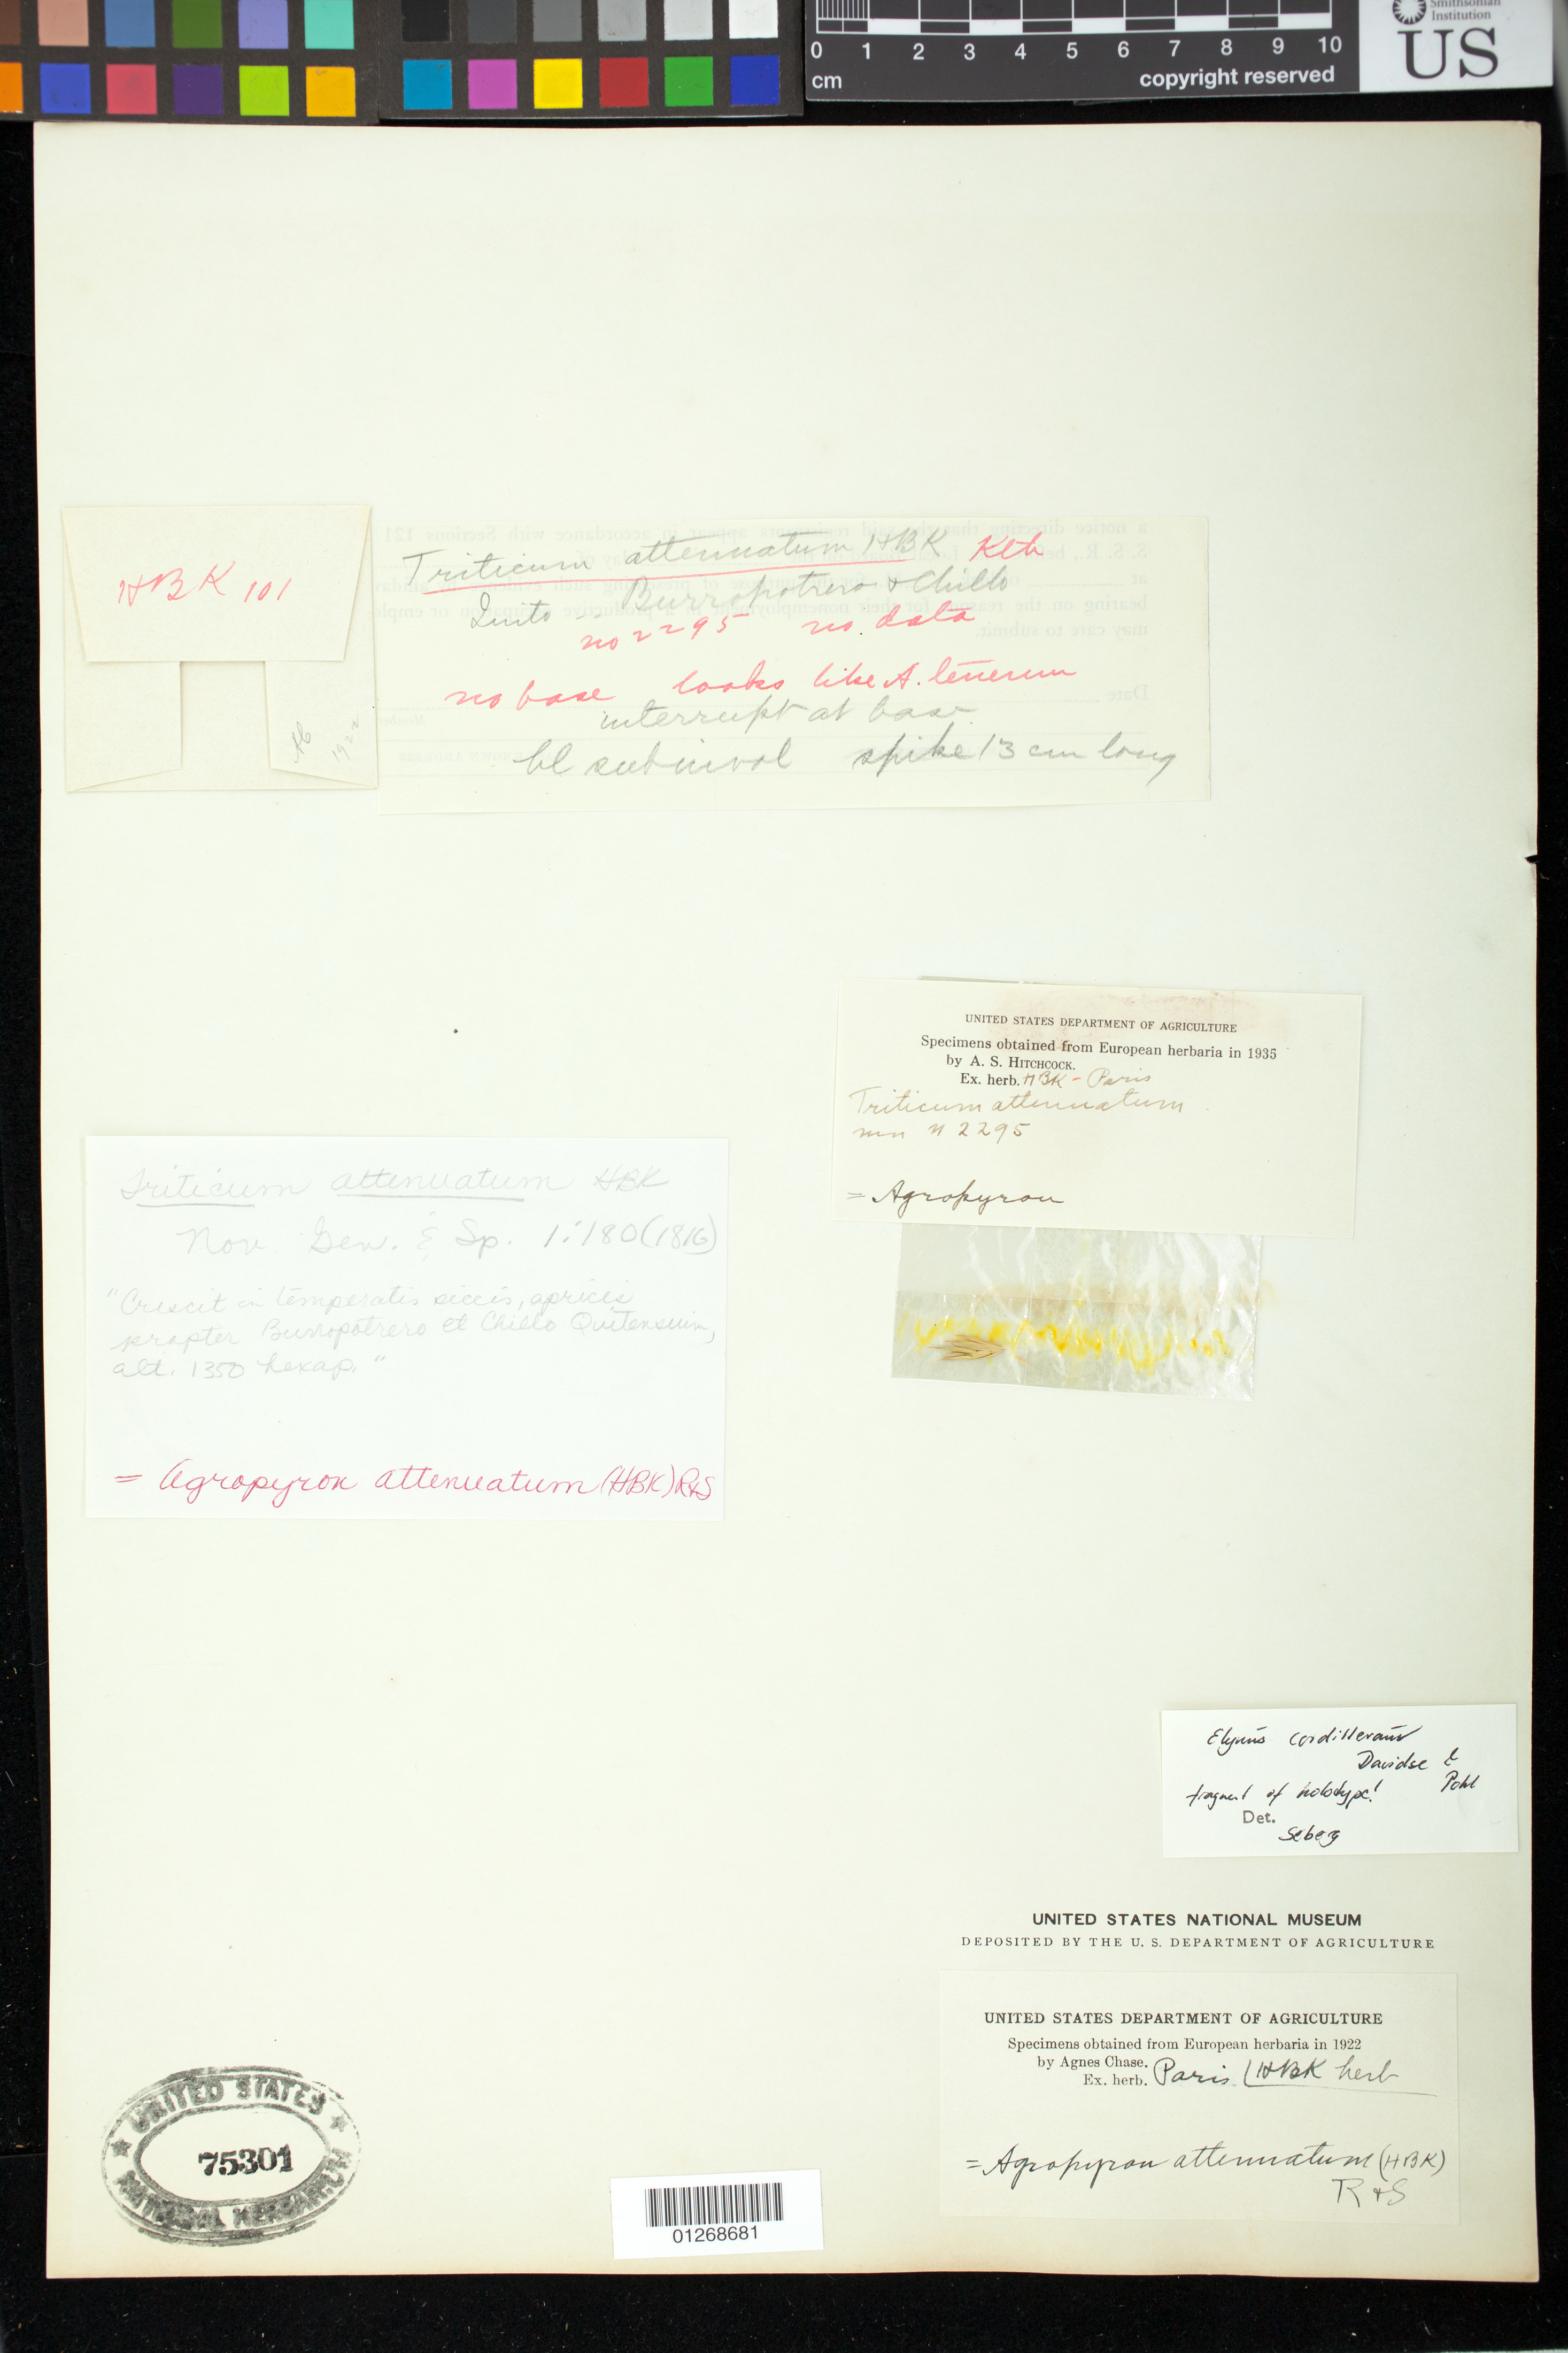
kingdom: Plantae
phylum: Tracheophyta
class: Liliopsida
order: Poales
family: Poaceae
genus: Triticum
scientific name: Triticum attenuatum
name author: Kunth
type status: Type Collection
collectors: F. W. Humboldt & A. J. A. Bonpland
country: Peru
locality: Quito - Burropotrero & Chillo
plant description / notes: Fragmentary material of type specimen(s) ex herb. H.B. K. (Paris). [2 packets possibly representing 2 different collections.]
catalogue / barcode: US 75301